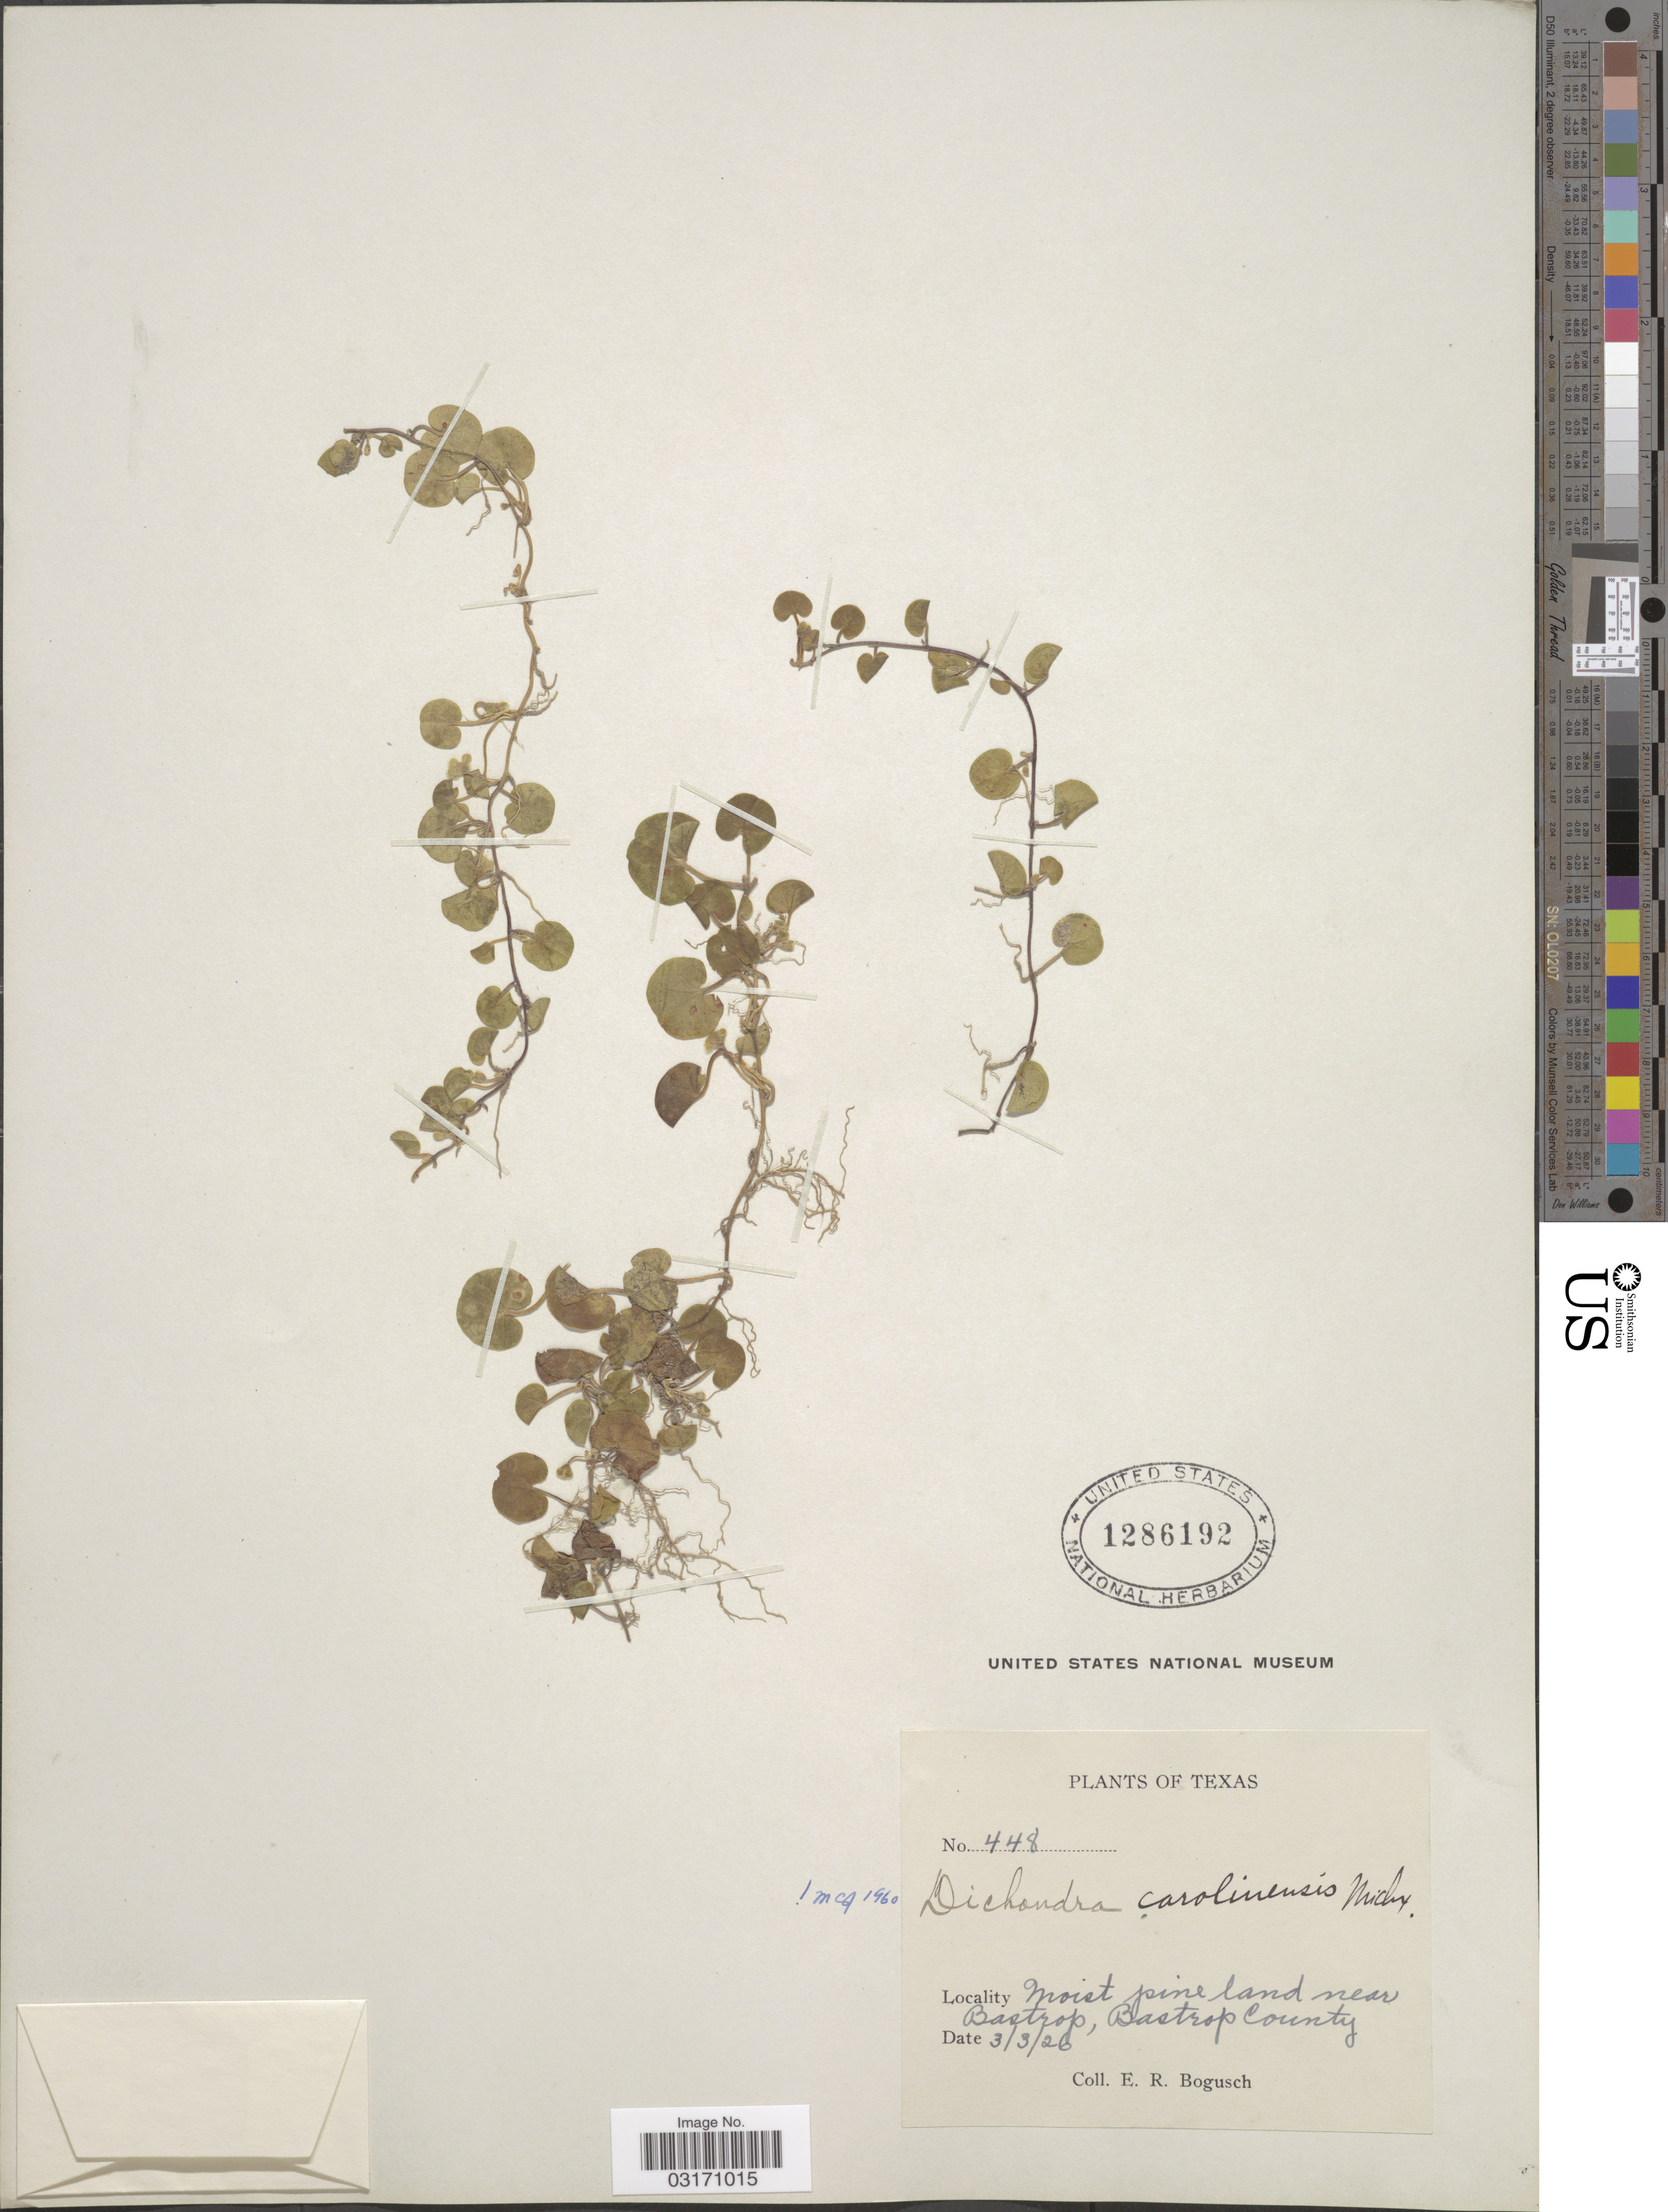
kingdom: Plantae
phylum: Tracheophyta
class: Magnoliopsida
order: Solanales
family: Convolvulaceae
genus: Dichondra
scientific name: Dichondra carolinensis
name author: Michx.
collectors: E. Bogusch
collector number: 448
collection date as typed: Transcribed d/m/y: 3/3/26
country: United States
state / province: Texas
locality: Near Bastrop, Bastrop County.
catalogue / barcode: US 1286192